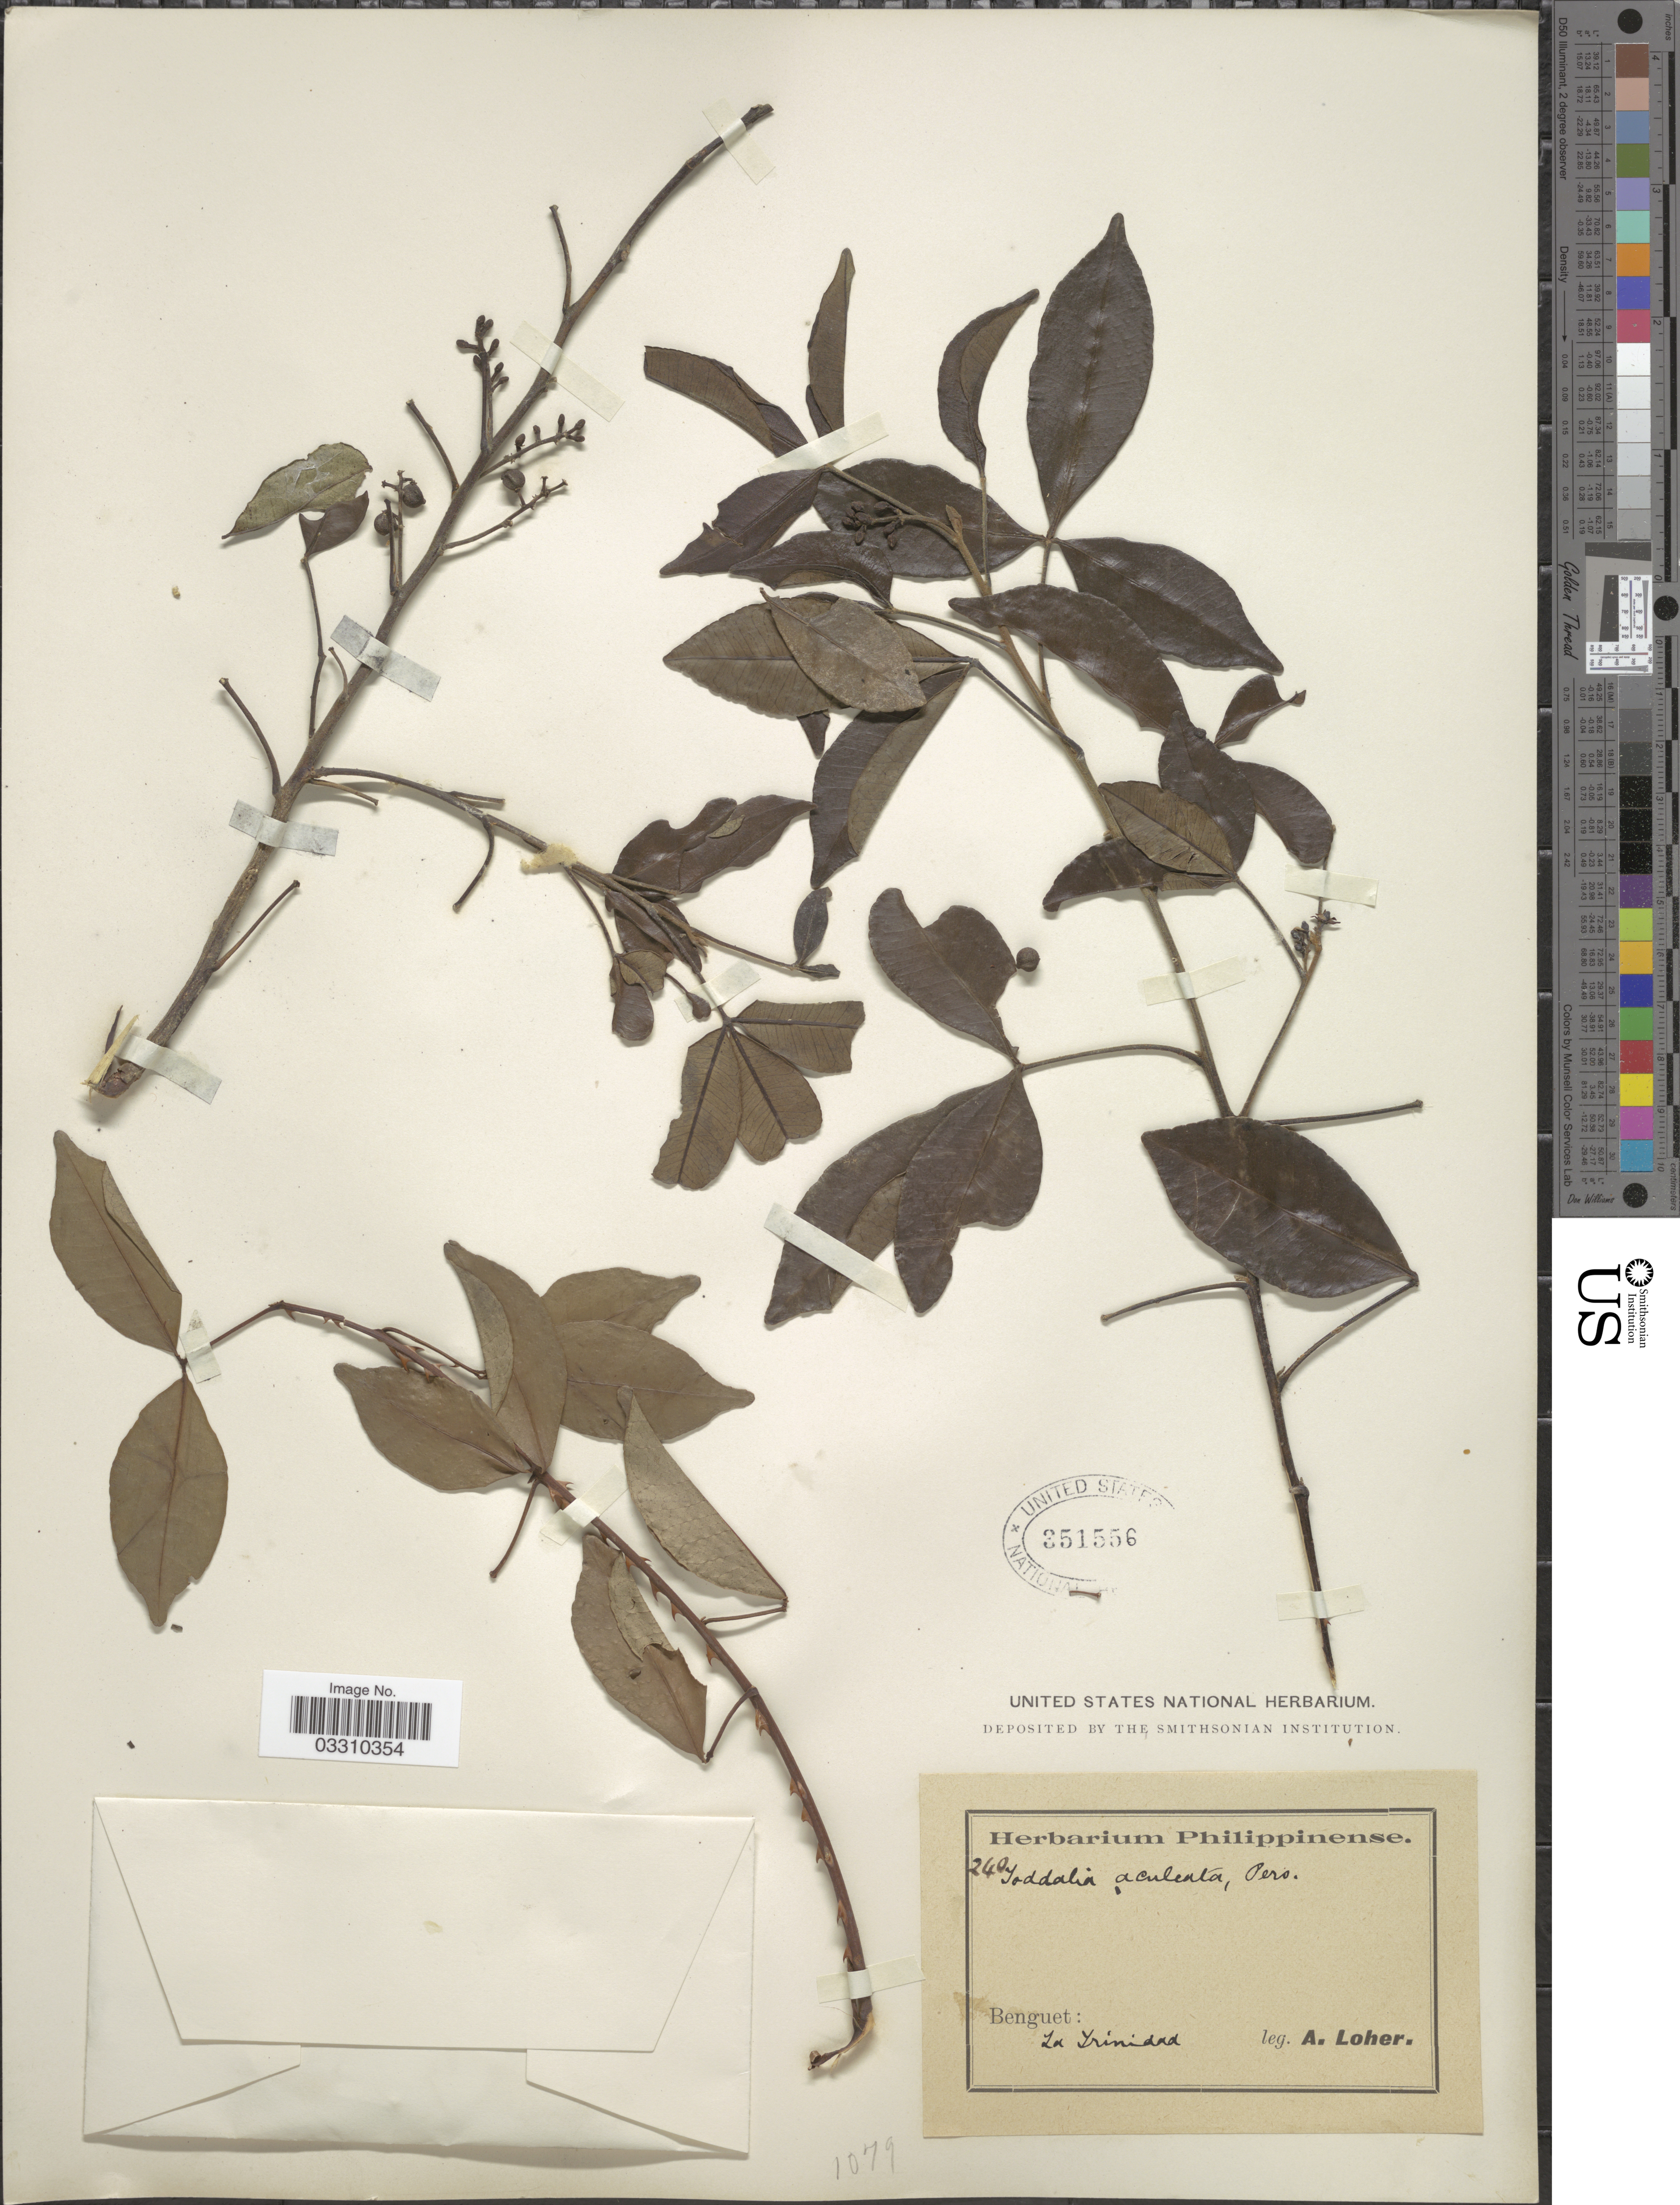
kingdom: Plantae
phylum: Tracheophyta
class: Magnoliopsida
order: Sapindales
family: Rutaceae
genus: Zanthoxylum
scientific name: Zanthoxylum asiaticum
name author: (L.) Appelhans et al.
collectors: A. Loher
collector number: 240?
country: Philippines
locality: Benguet: La Trinidad.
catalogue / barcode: US 351556